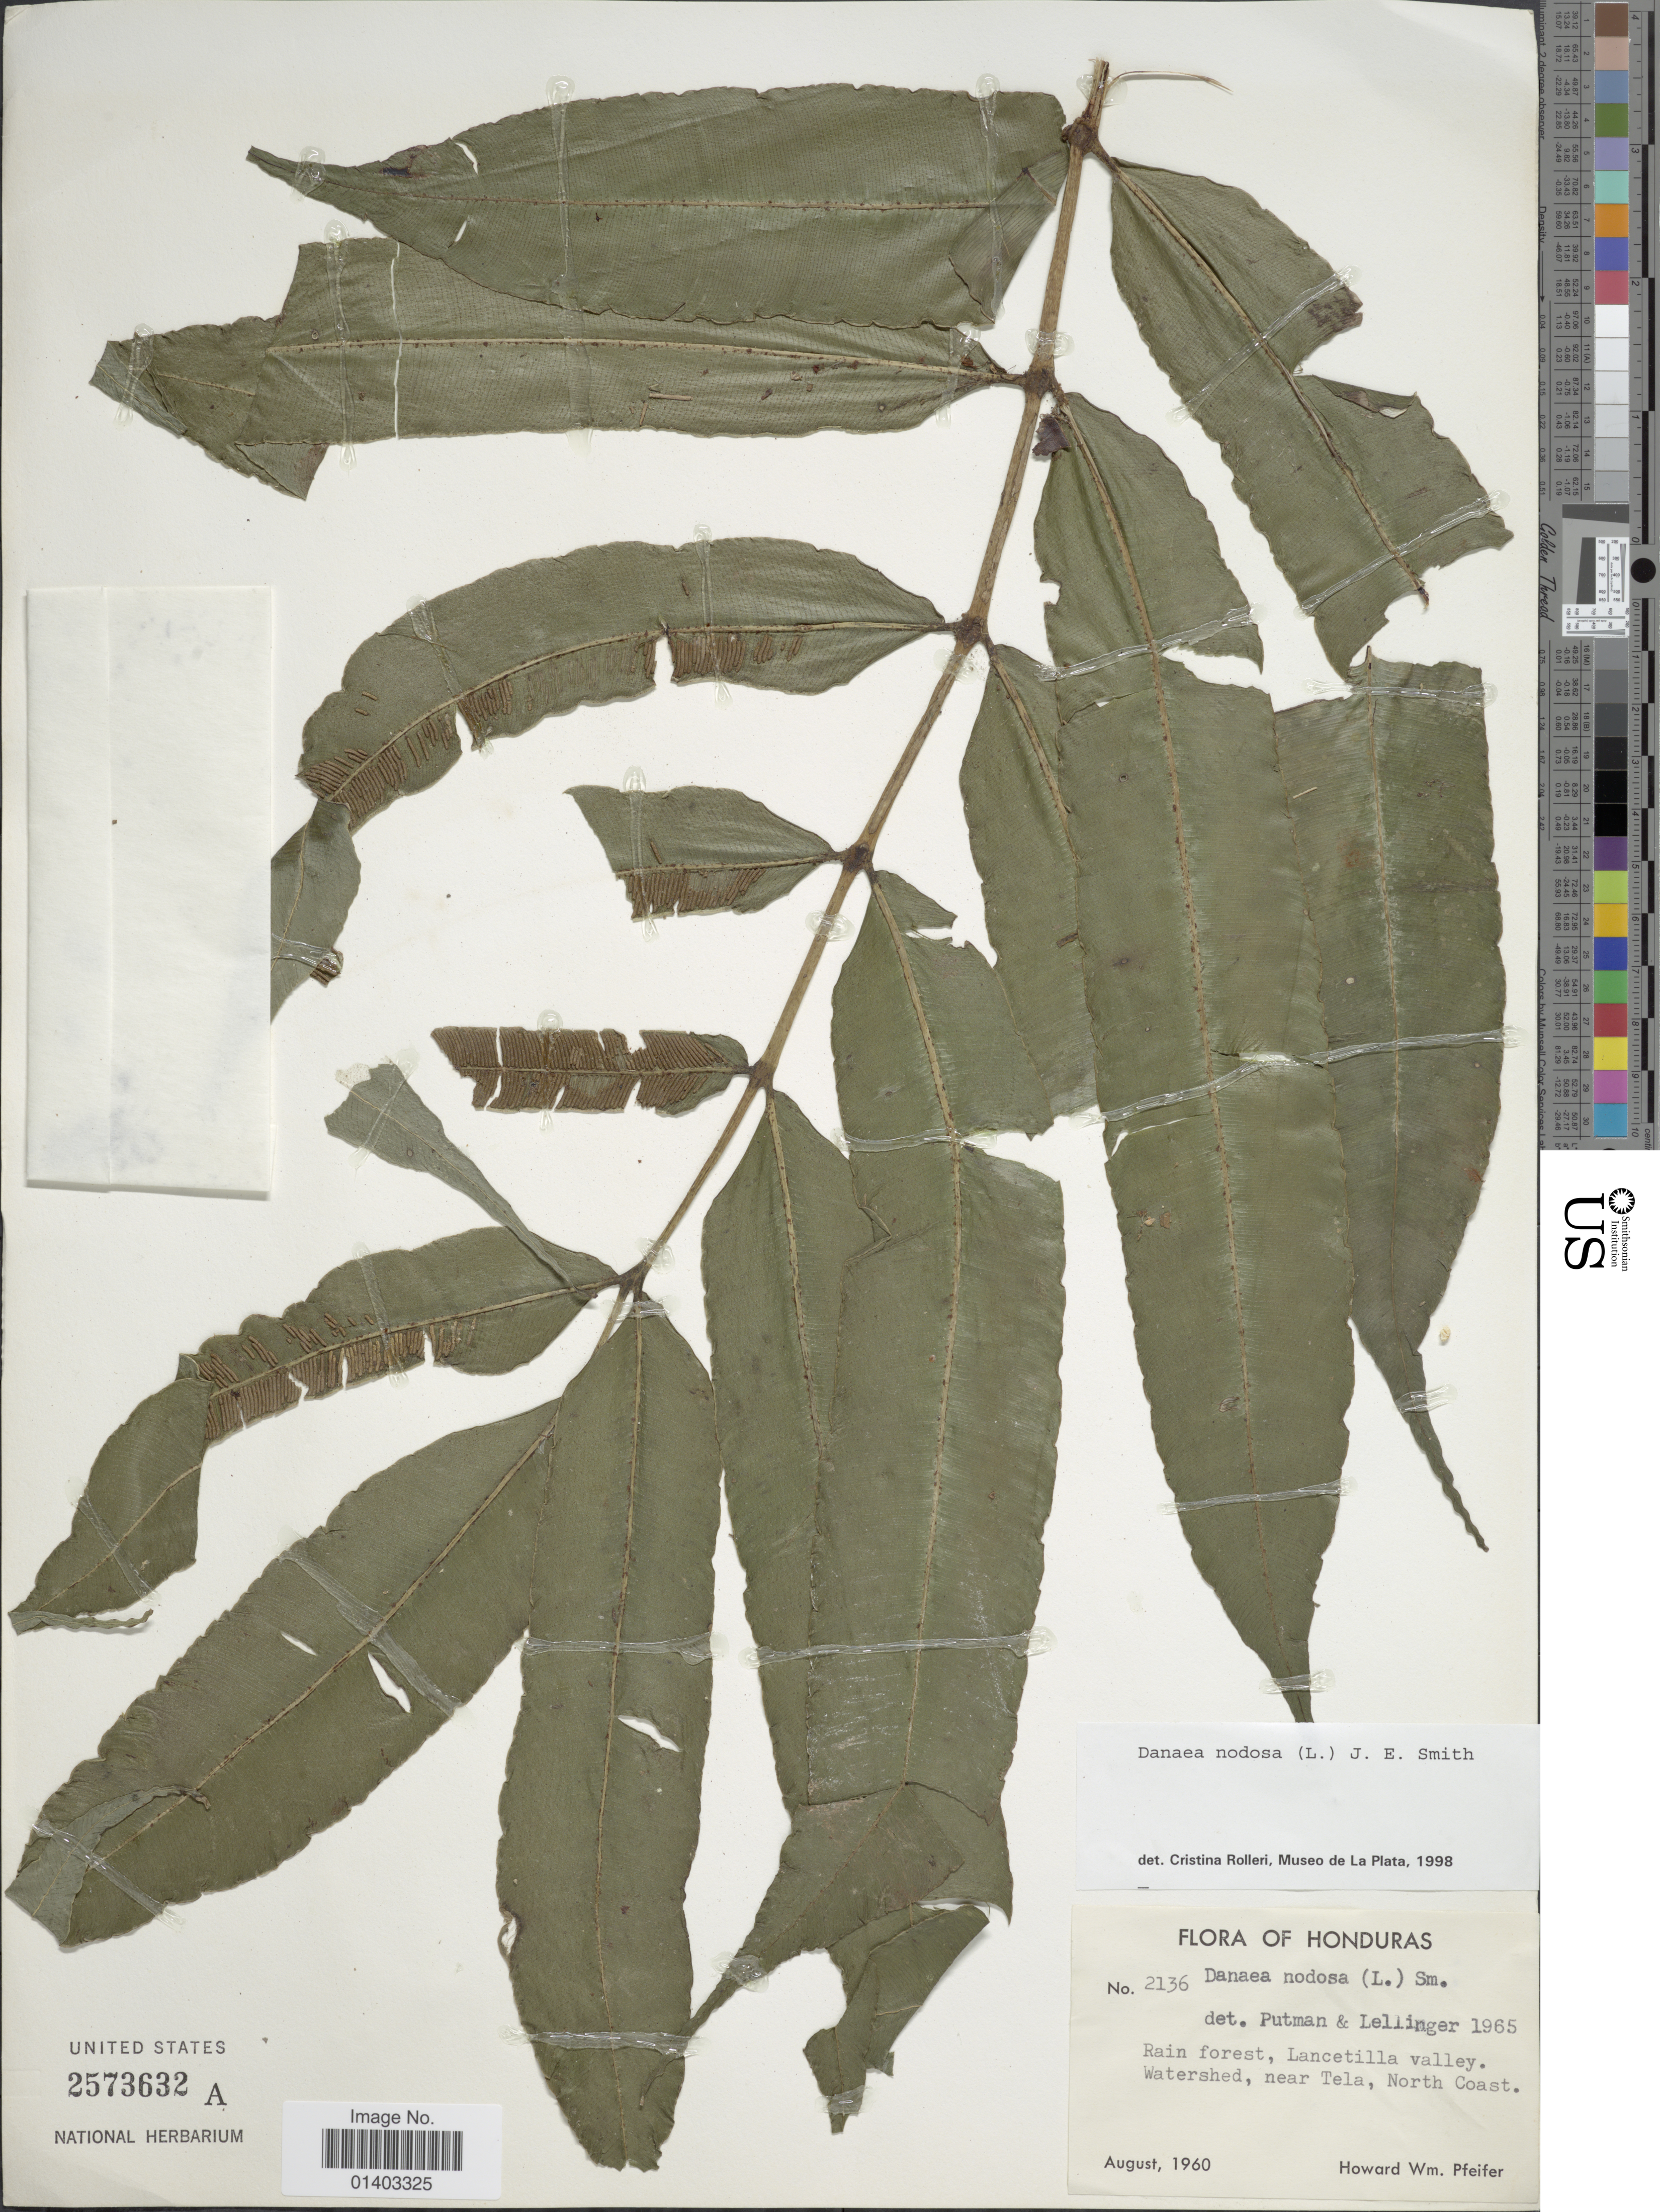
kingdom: Plantae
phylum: Tracheophyta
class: Polypodiopsida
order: Marattiales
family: Marattiaceae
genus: Danaea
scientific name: Danaea nodosa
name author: (L.) Sm.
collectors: H. W. Pfeifer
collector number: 2136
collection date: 1960-08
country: Honduras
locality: Rain forest, Lancetilla valley. Watershed, near Tela, North Coast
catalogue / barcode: US 2573632A